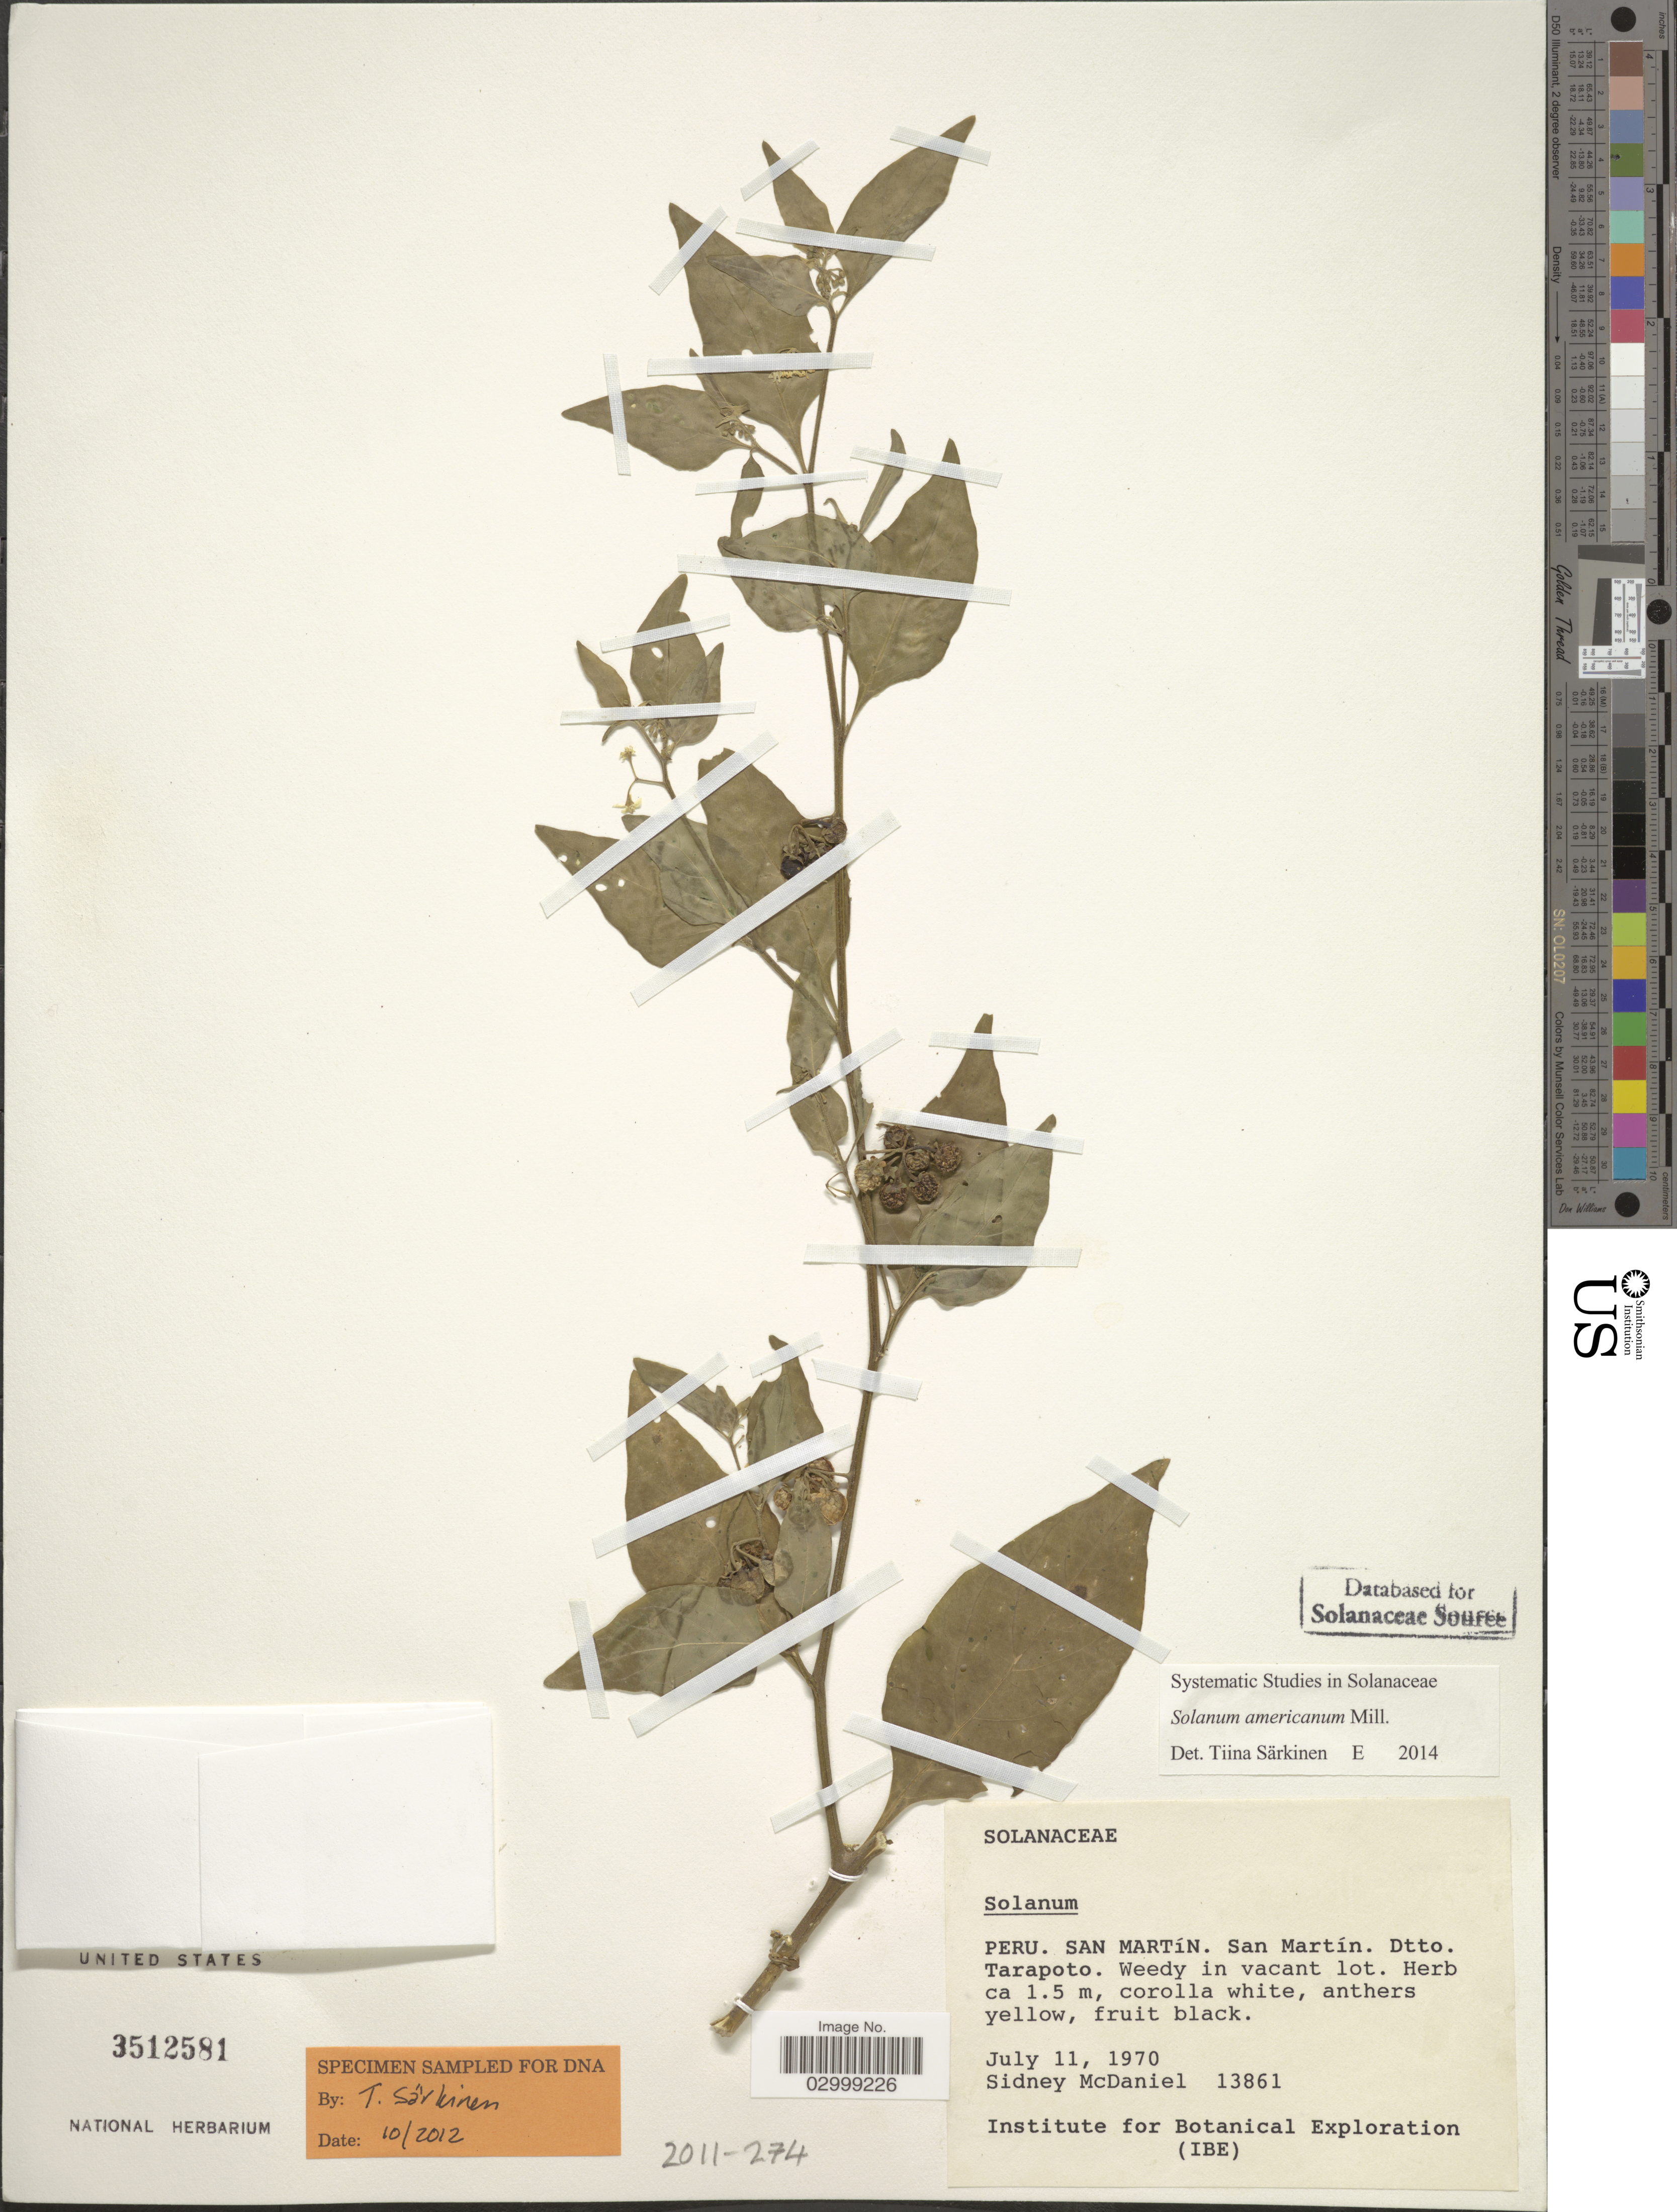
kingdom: Plantae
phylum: Tracheophyta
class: Magnoliopsida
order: Solanales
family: Solanaceae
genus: Solanum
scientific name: Solanum americanum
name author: Mill.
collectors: S. McDaniel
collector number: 13861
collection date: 1970-07-11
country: Peru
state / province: San Martín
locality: Dtto. Tarapoto.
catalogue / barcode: US 3512581